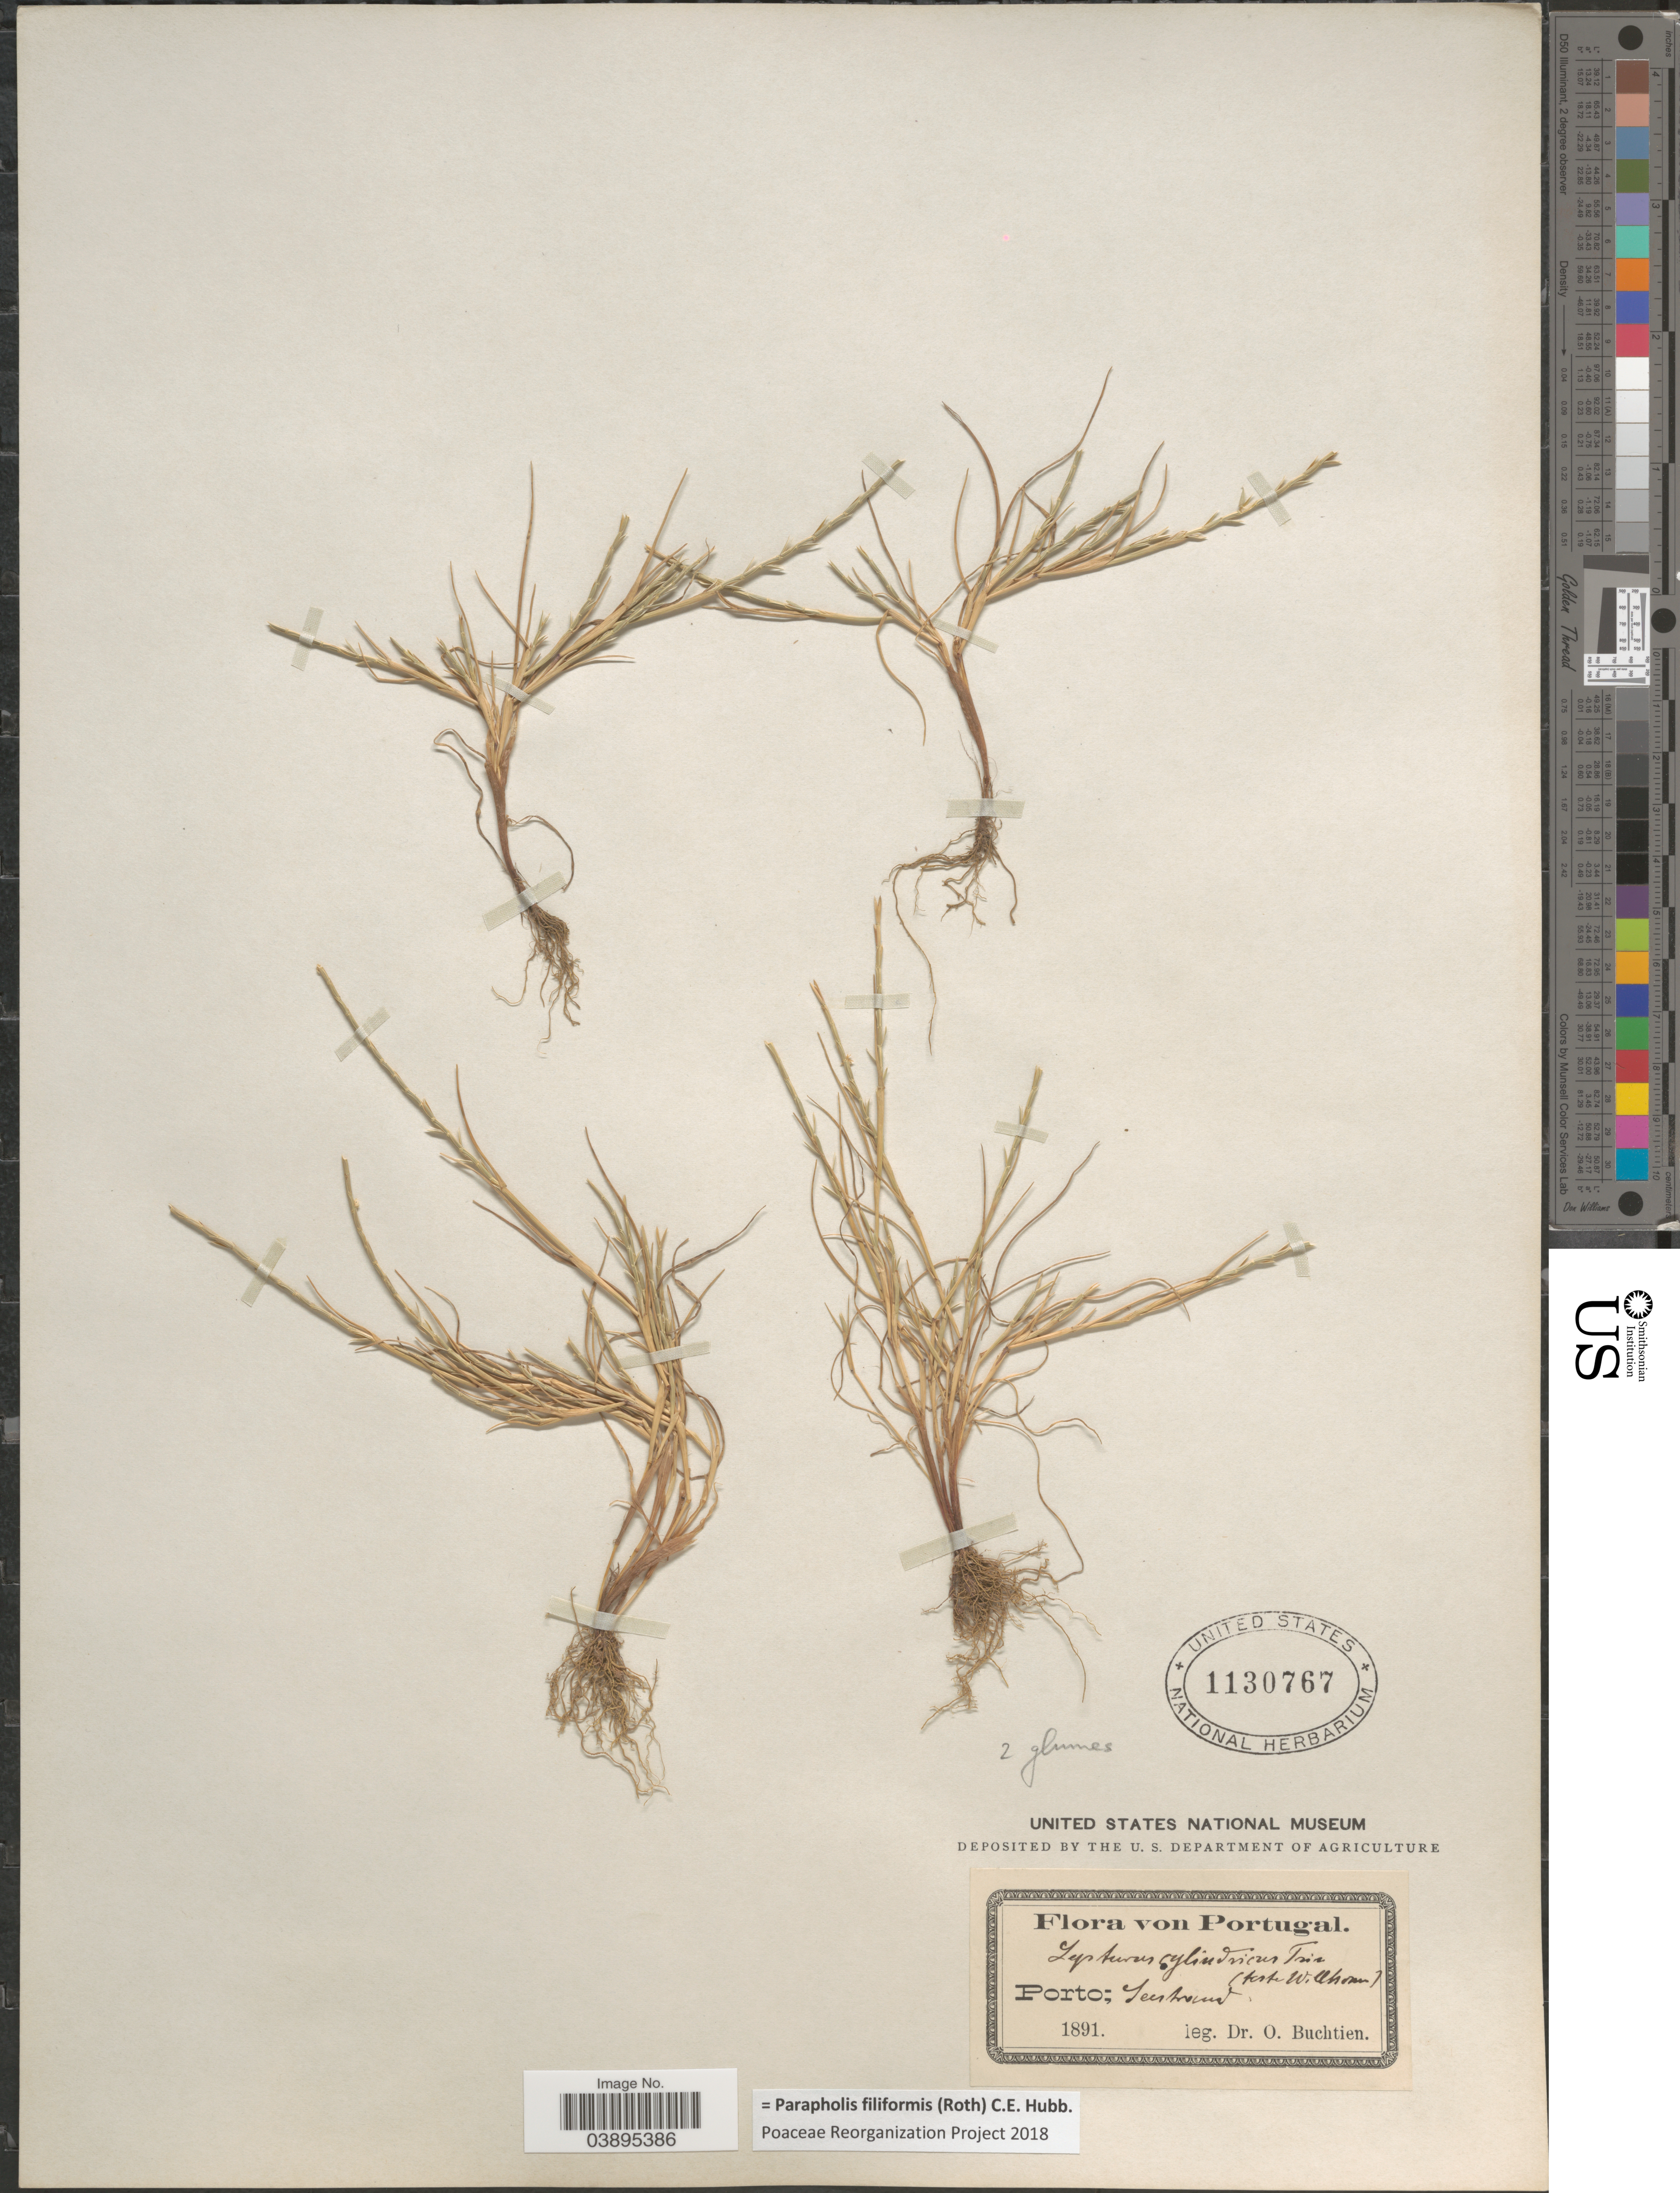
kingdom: Plantae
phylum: Tracheophyta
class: Liliopsida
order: Poales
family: Poaceae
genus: Parapholis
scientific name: Parapholis filiformis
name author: (Roth) C.E. Hubb.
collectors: O. Buchtien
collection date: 1891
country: Portugal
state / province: Porto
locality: Santorum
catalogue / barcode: US 1130767